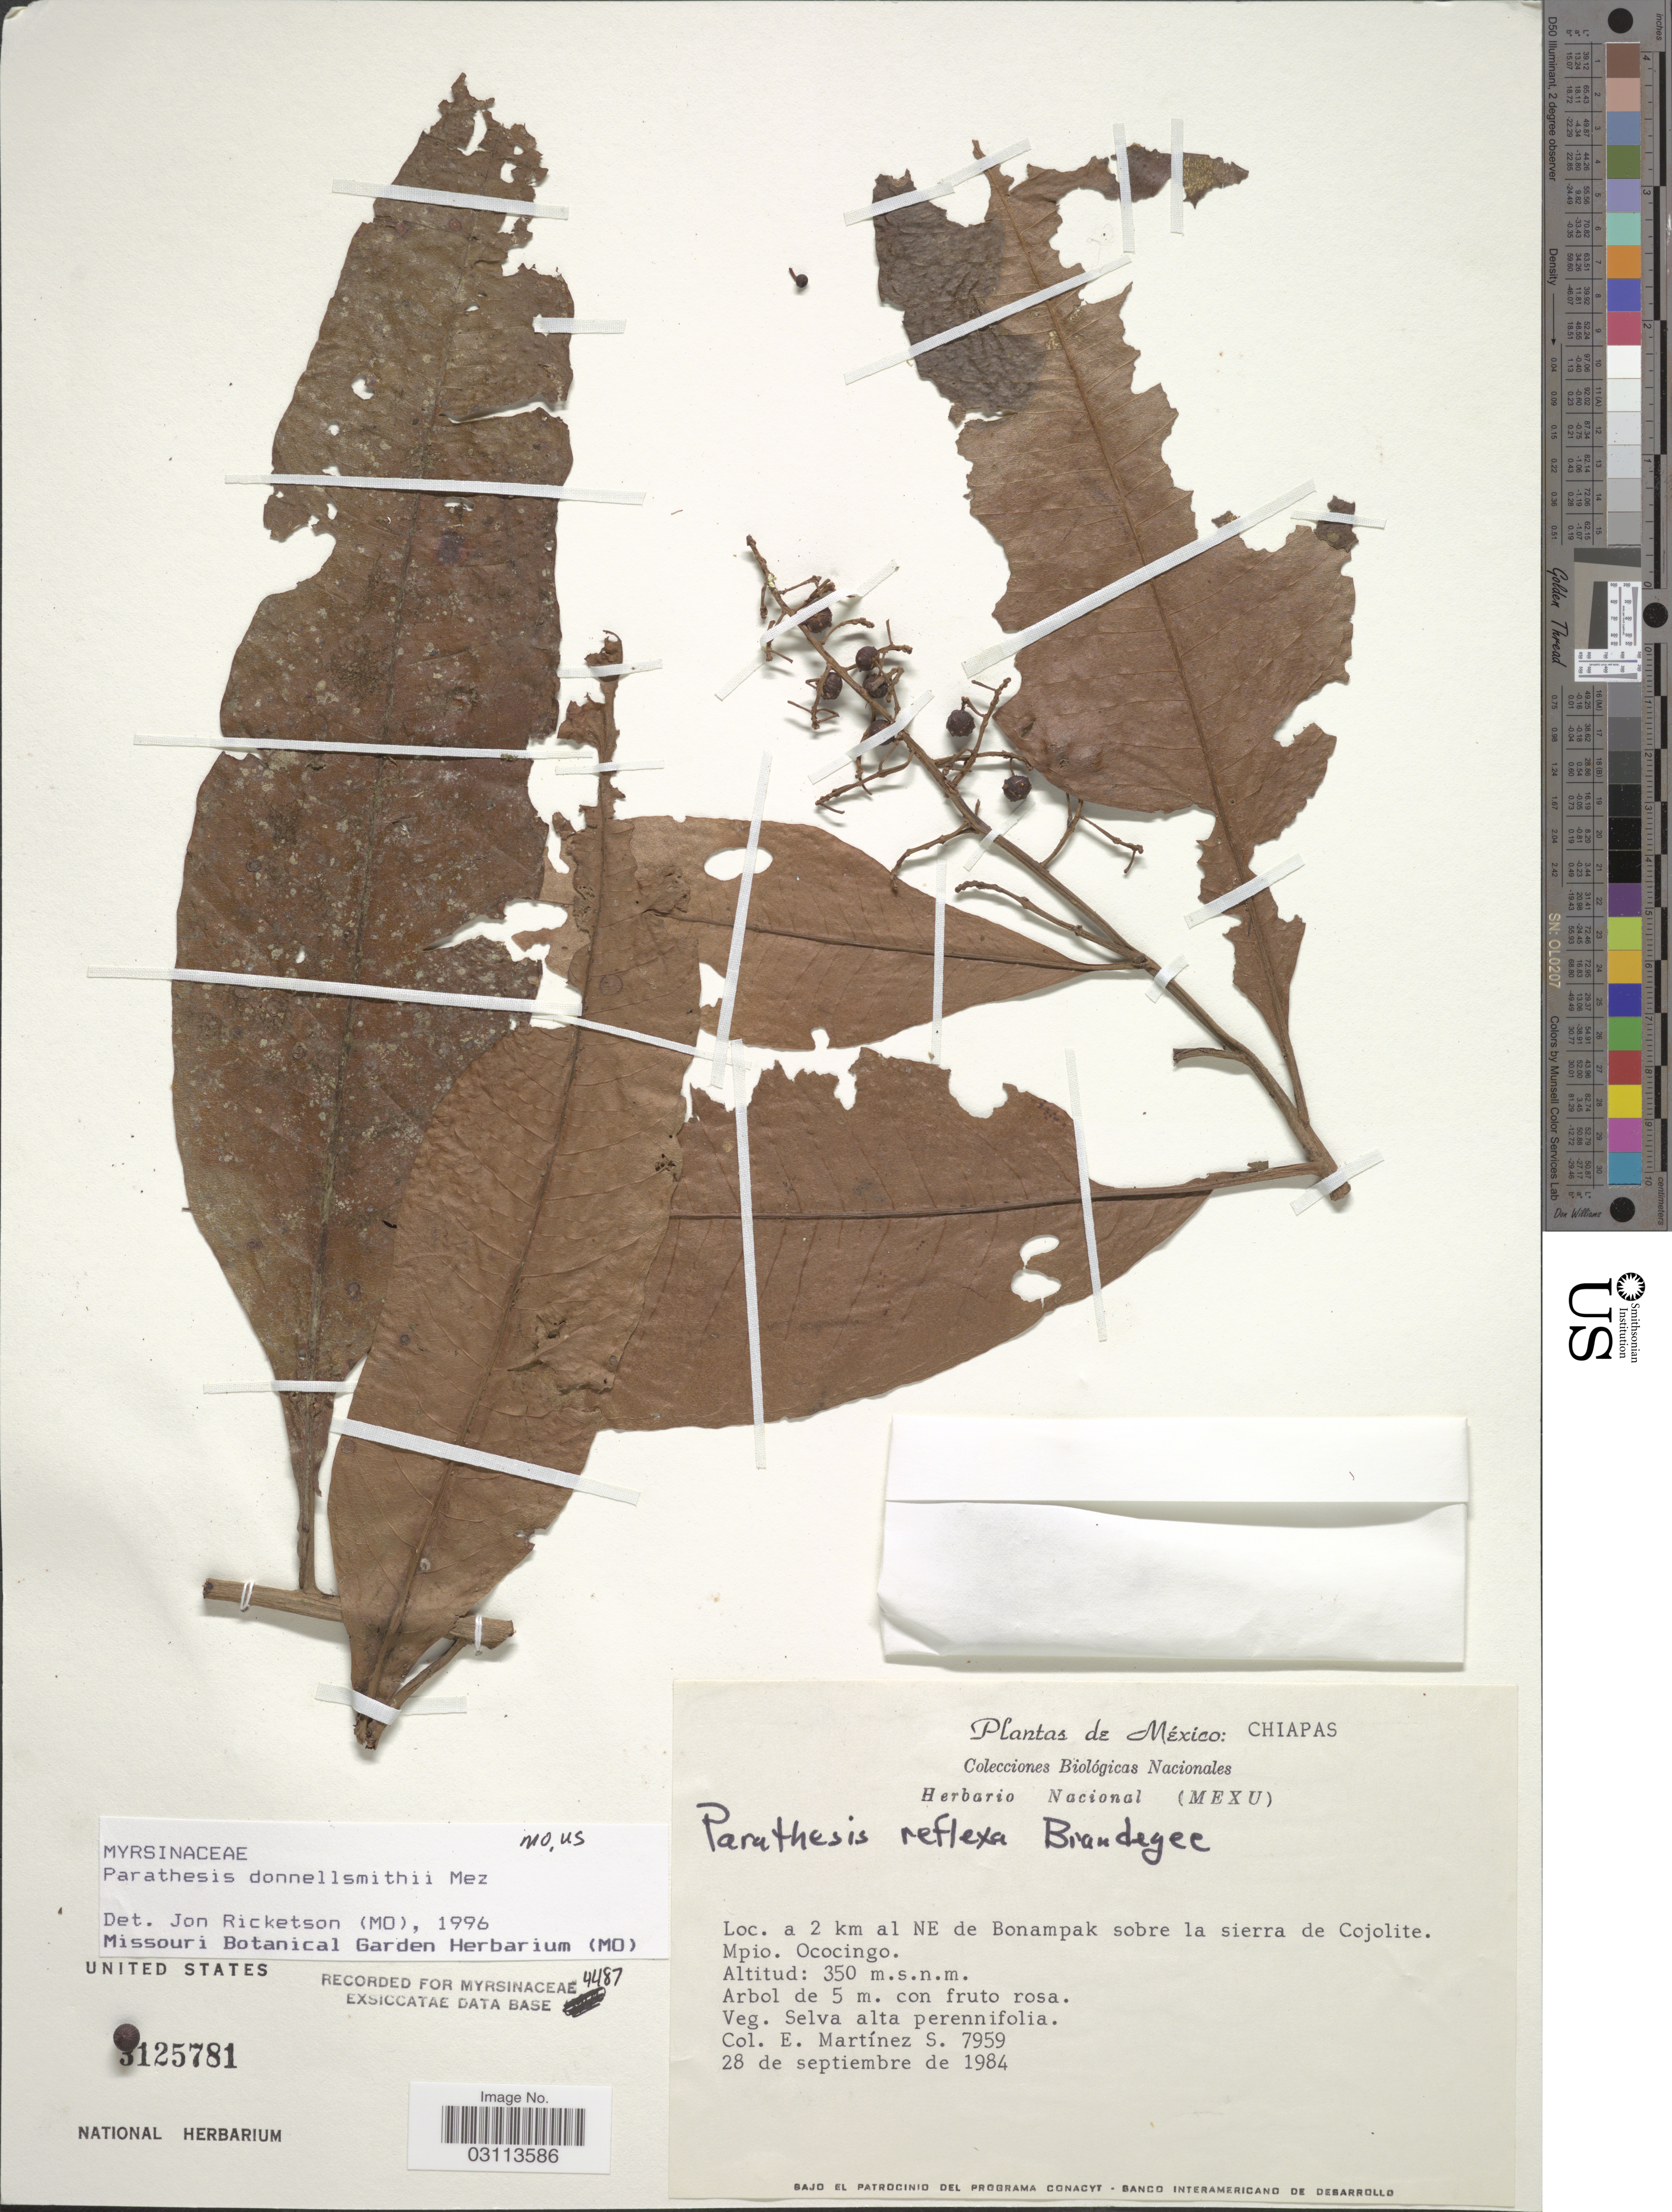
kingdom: Plantae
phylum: Tracheophyta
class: Magnoliopsida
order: Ericales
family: Primulaceae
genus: Parathesis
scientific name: Parathesis donnell-smithii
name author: Mez in Engl.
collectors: E. M. Martínez S.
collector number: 7959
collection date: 1984-09-28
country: Mexico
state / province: Chiapas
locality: A 2 km al NE de Bonampak sobre la sierra de Cojolite. Mpio. Ococingo.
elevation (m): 350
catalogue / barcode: US 3125781